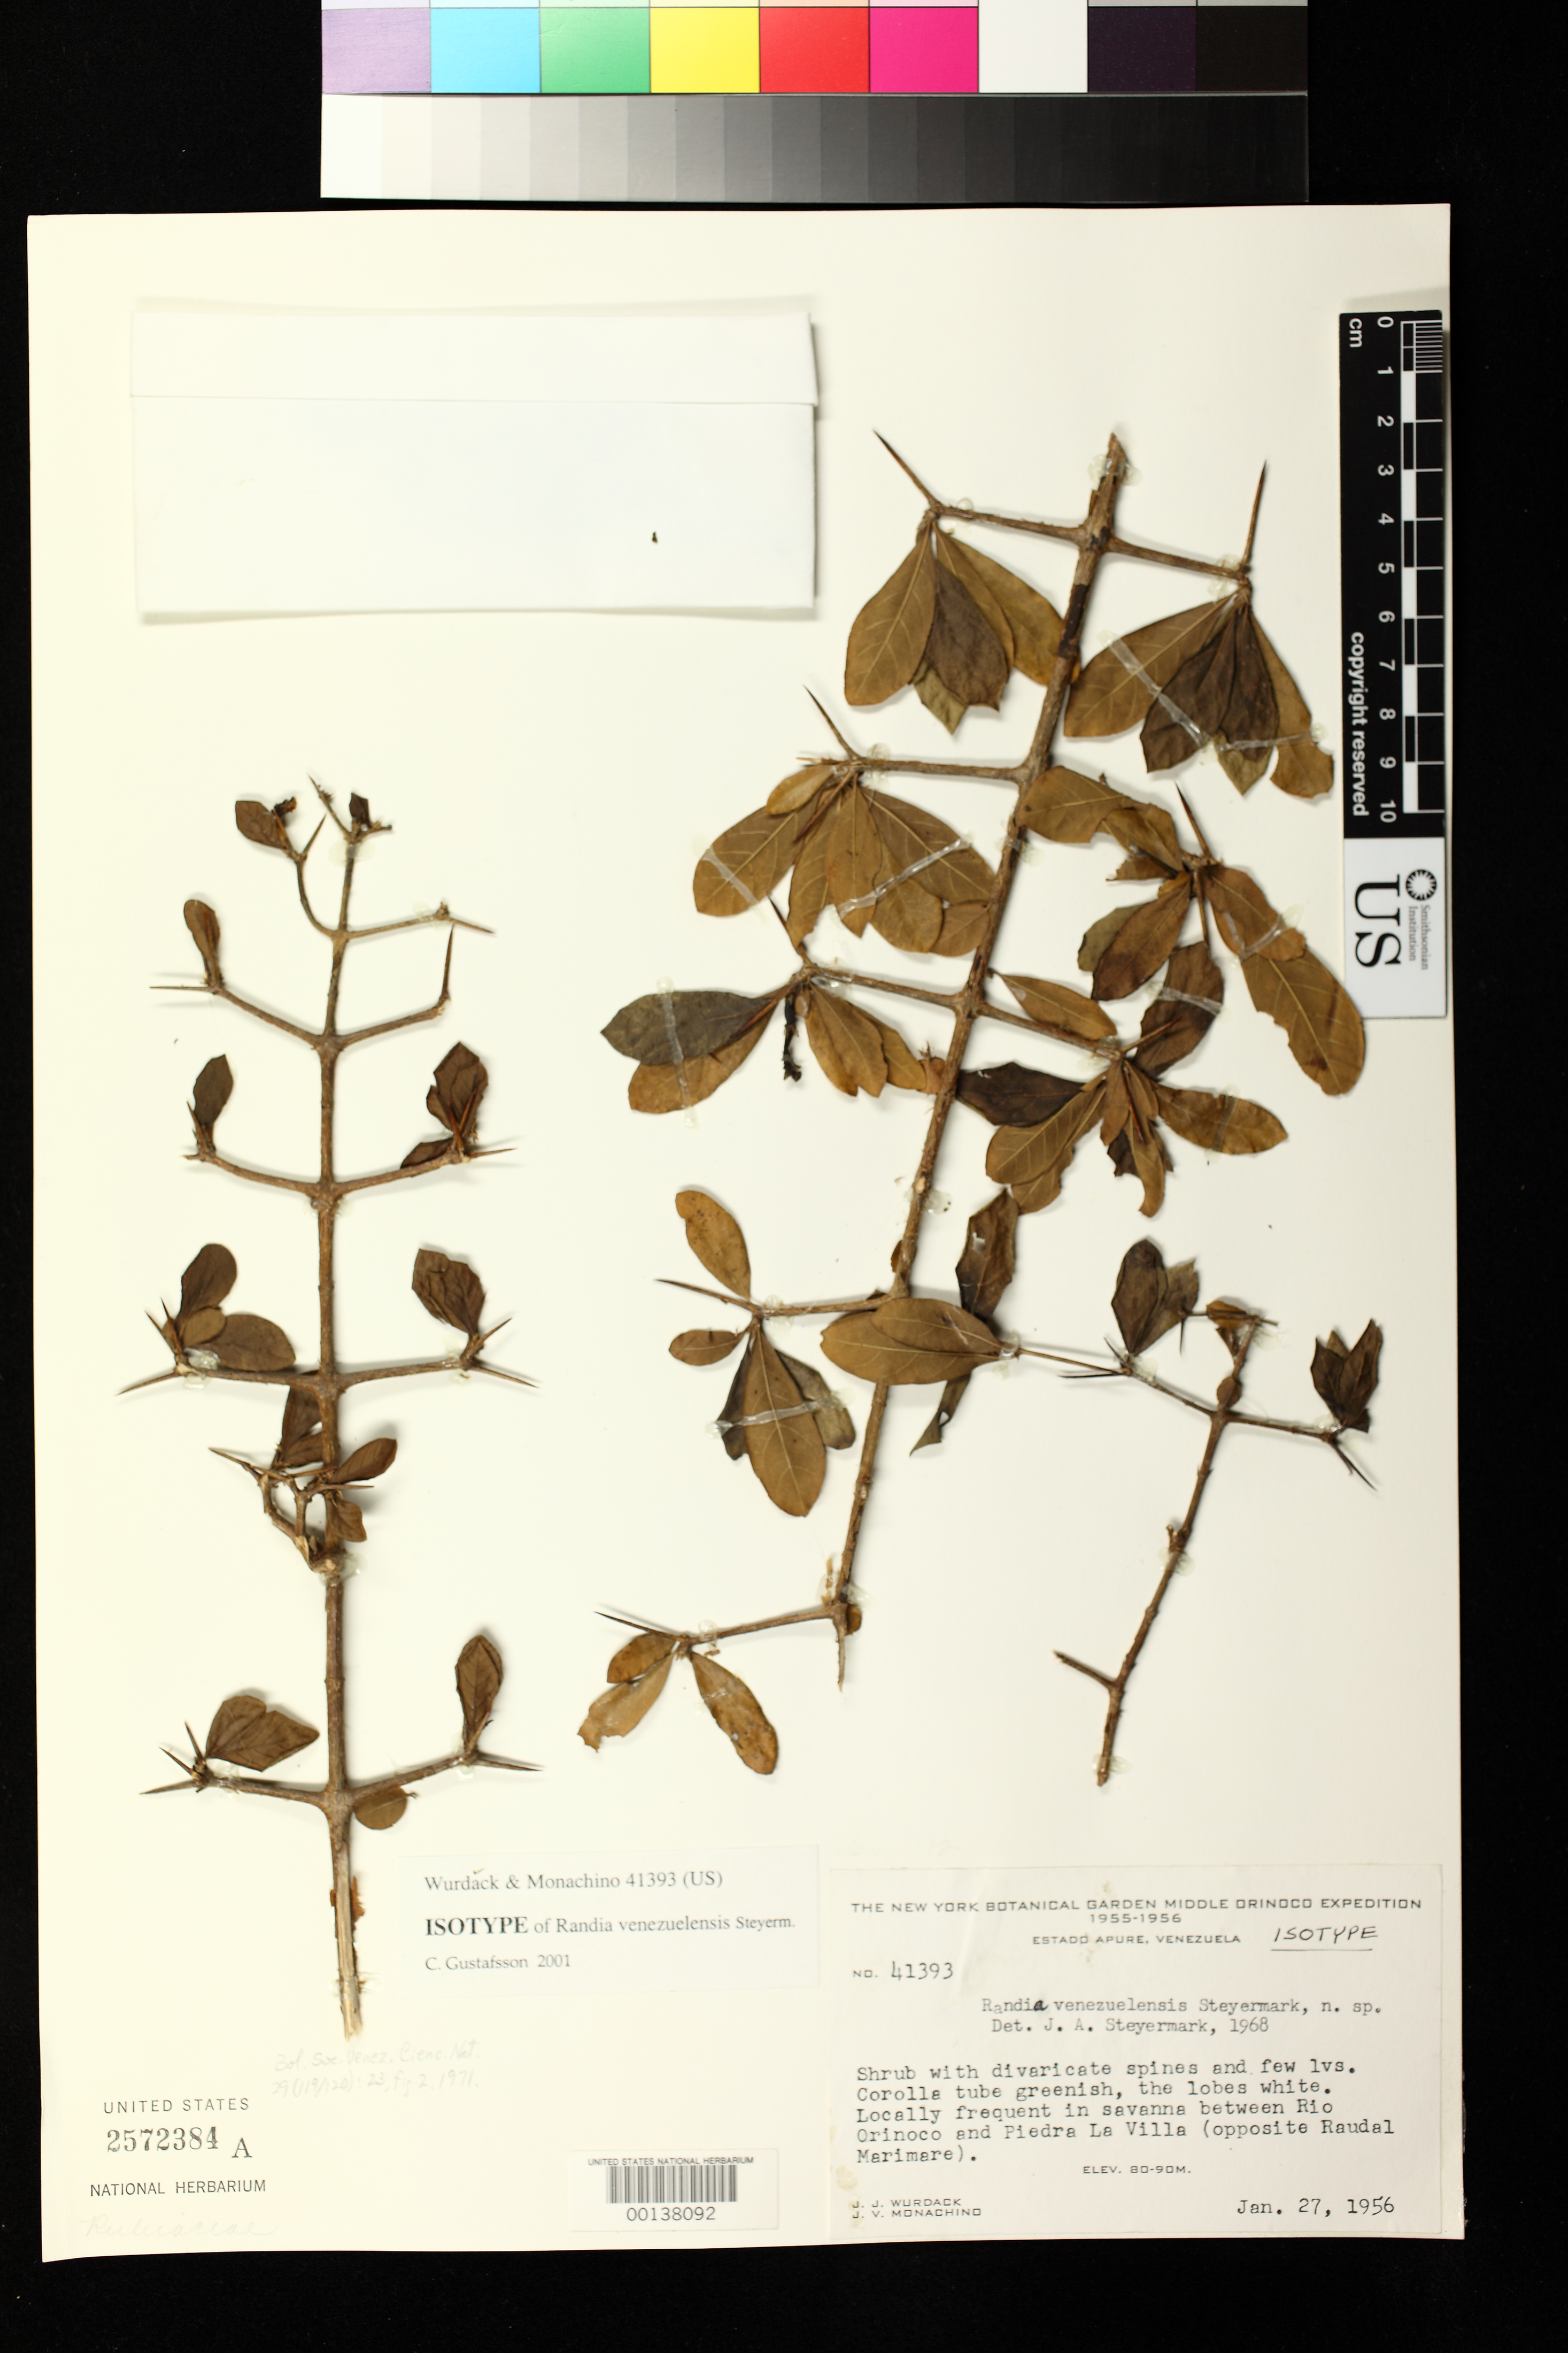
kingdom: Plantae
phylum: Tracheophyta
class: Magnoliopsida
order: Gentianales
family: Rubiaceae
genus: Randia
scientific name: Randia venezuelensis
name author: Steyerm.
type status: Isotype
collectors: J. J. Wurdack & J. V. Monachino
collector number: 41393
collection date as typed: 27 Jan 1956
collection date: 1956-01-27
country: Venezuela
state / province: Apure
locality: Piedra La Villa.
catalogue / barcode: US 2572384A